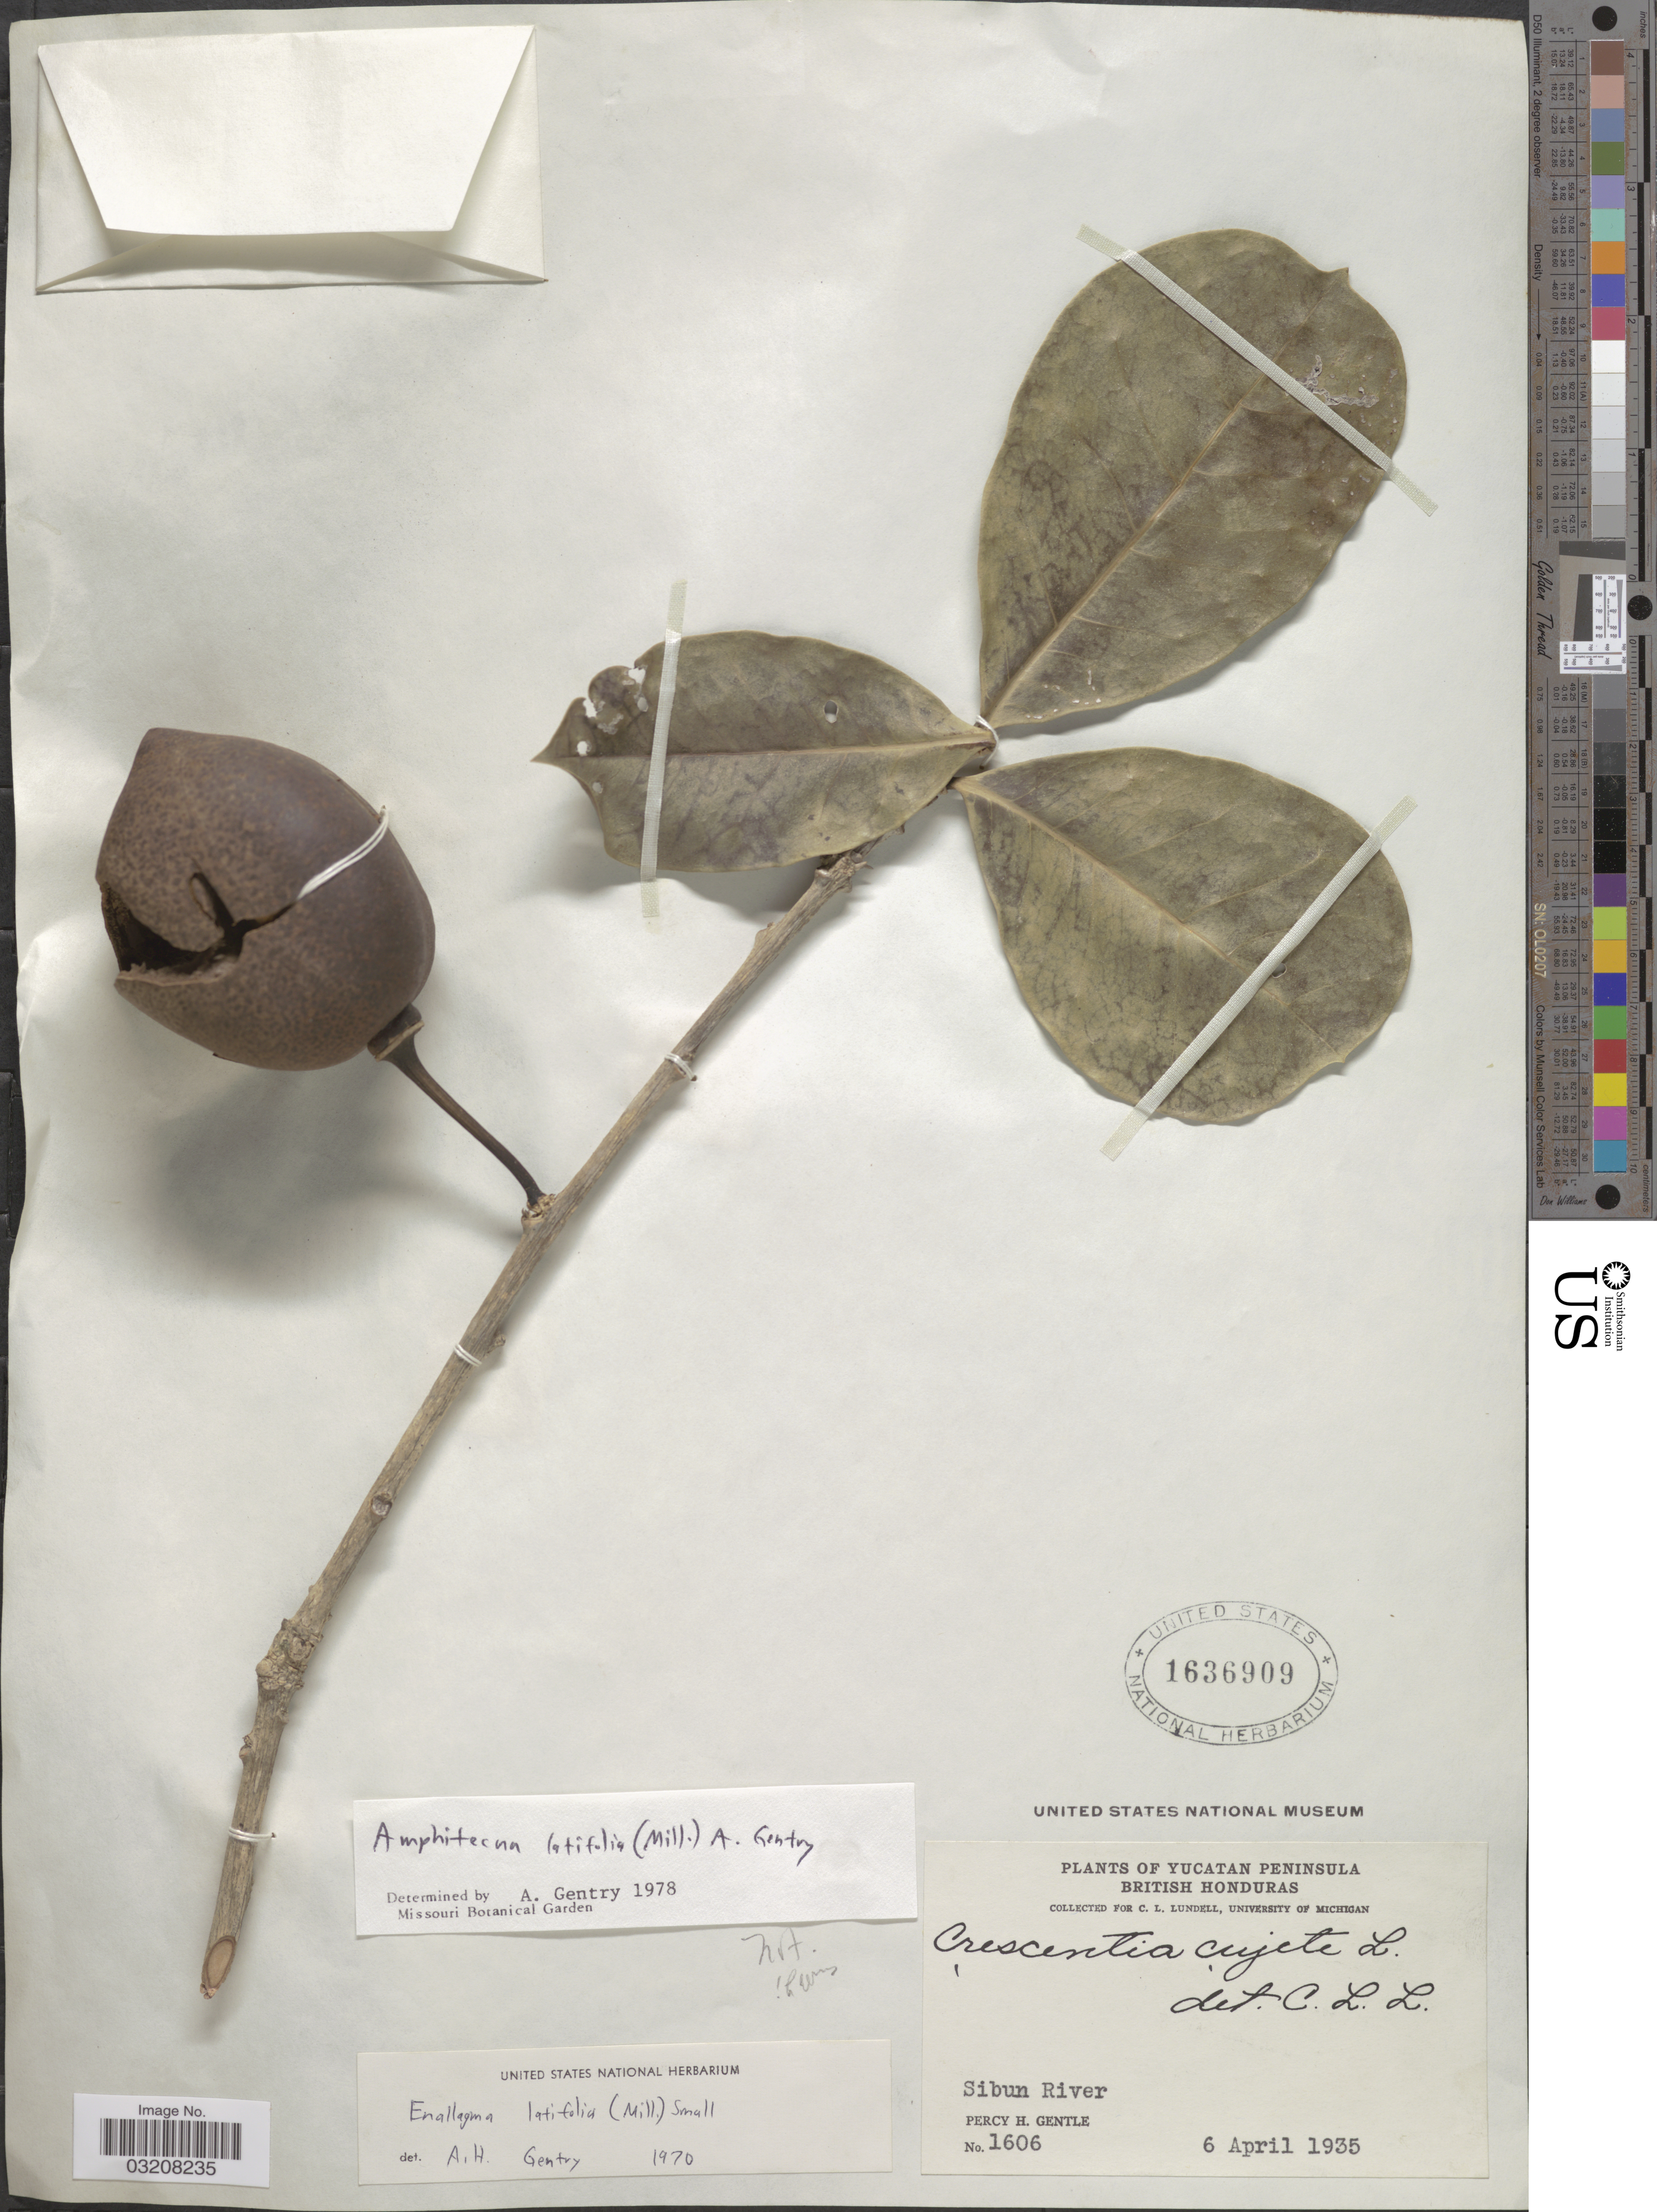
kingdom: Plantae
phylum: Tracheophyta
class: Magnoliopsida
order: Lamiales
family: Bignoniaceae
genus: Amphitecna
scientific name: Amphitecna latifolia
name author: (Mill.) A.H. Gentry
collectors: P. H. Gentle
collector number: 1606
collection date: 1935-04-06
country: Belize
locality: Yuacatan Peninsula. British Honduras. Sibun River.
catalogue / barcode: US 1636909